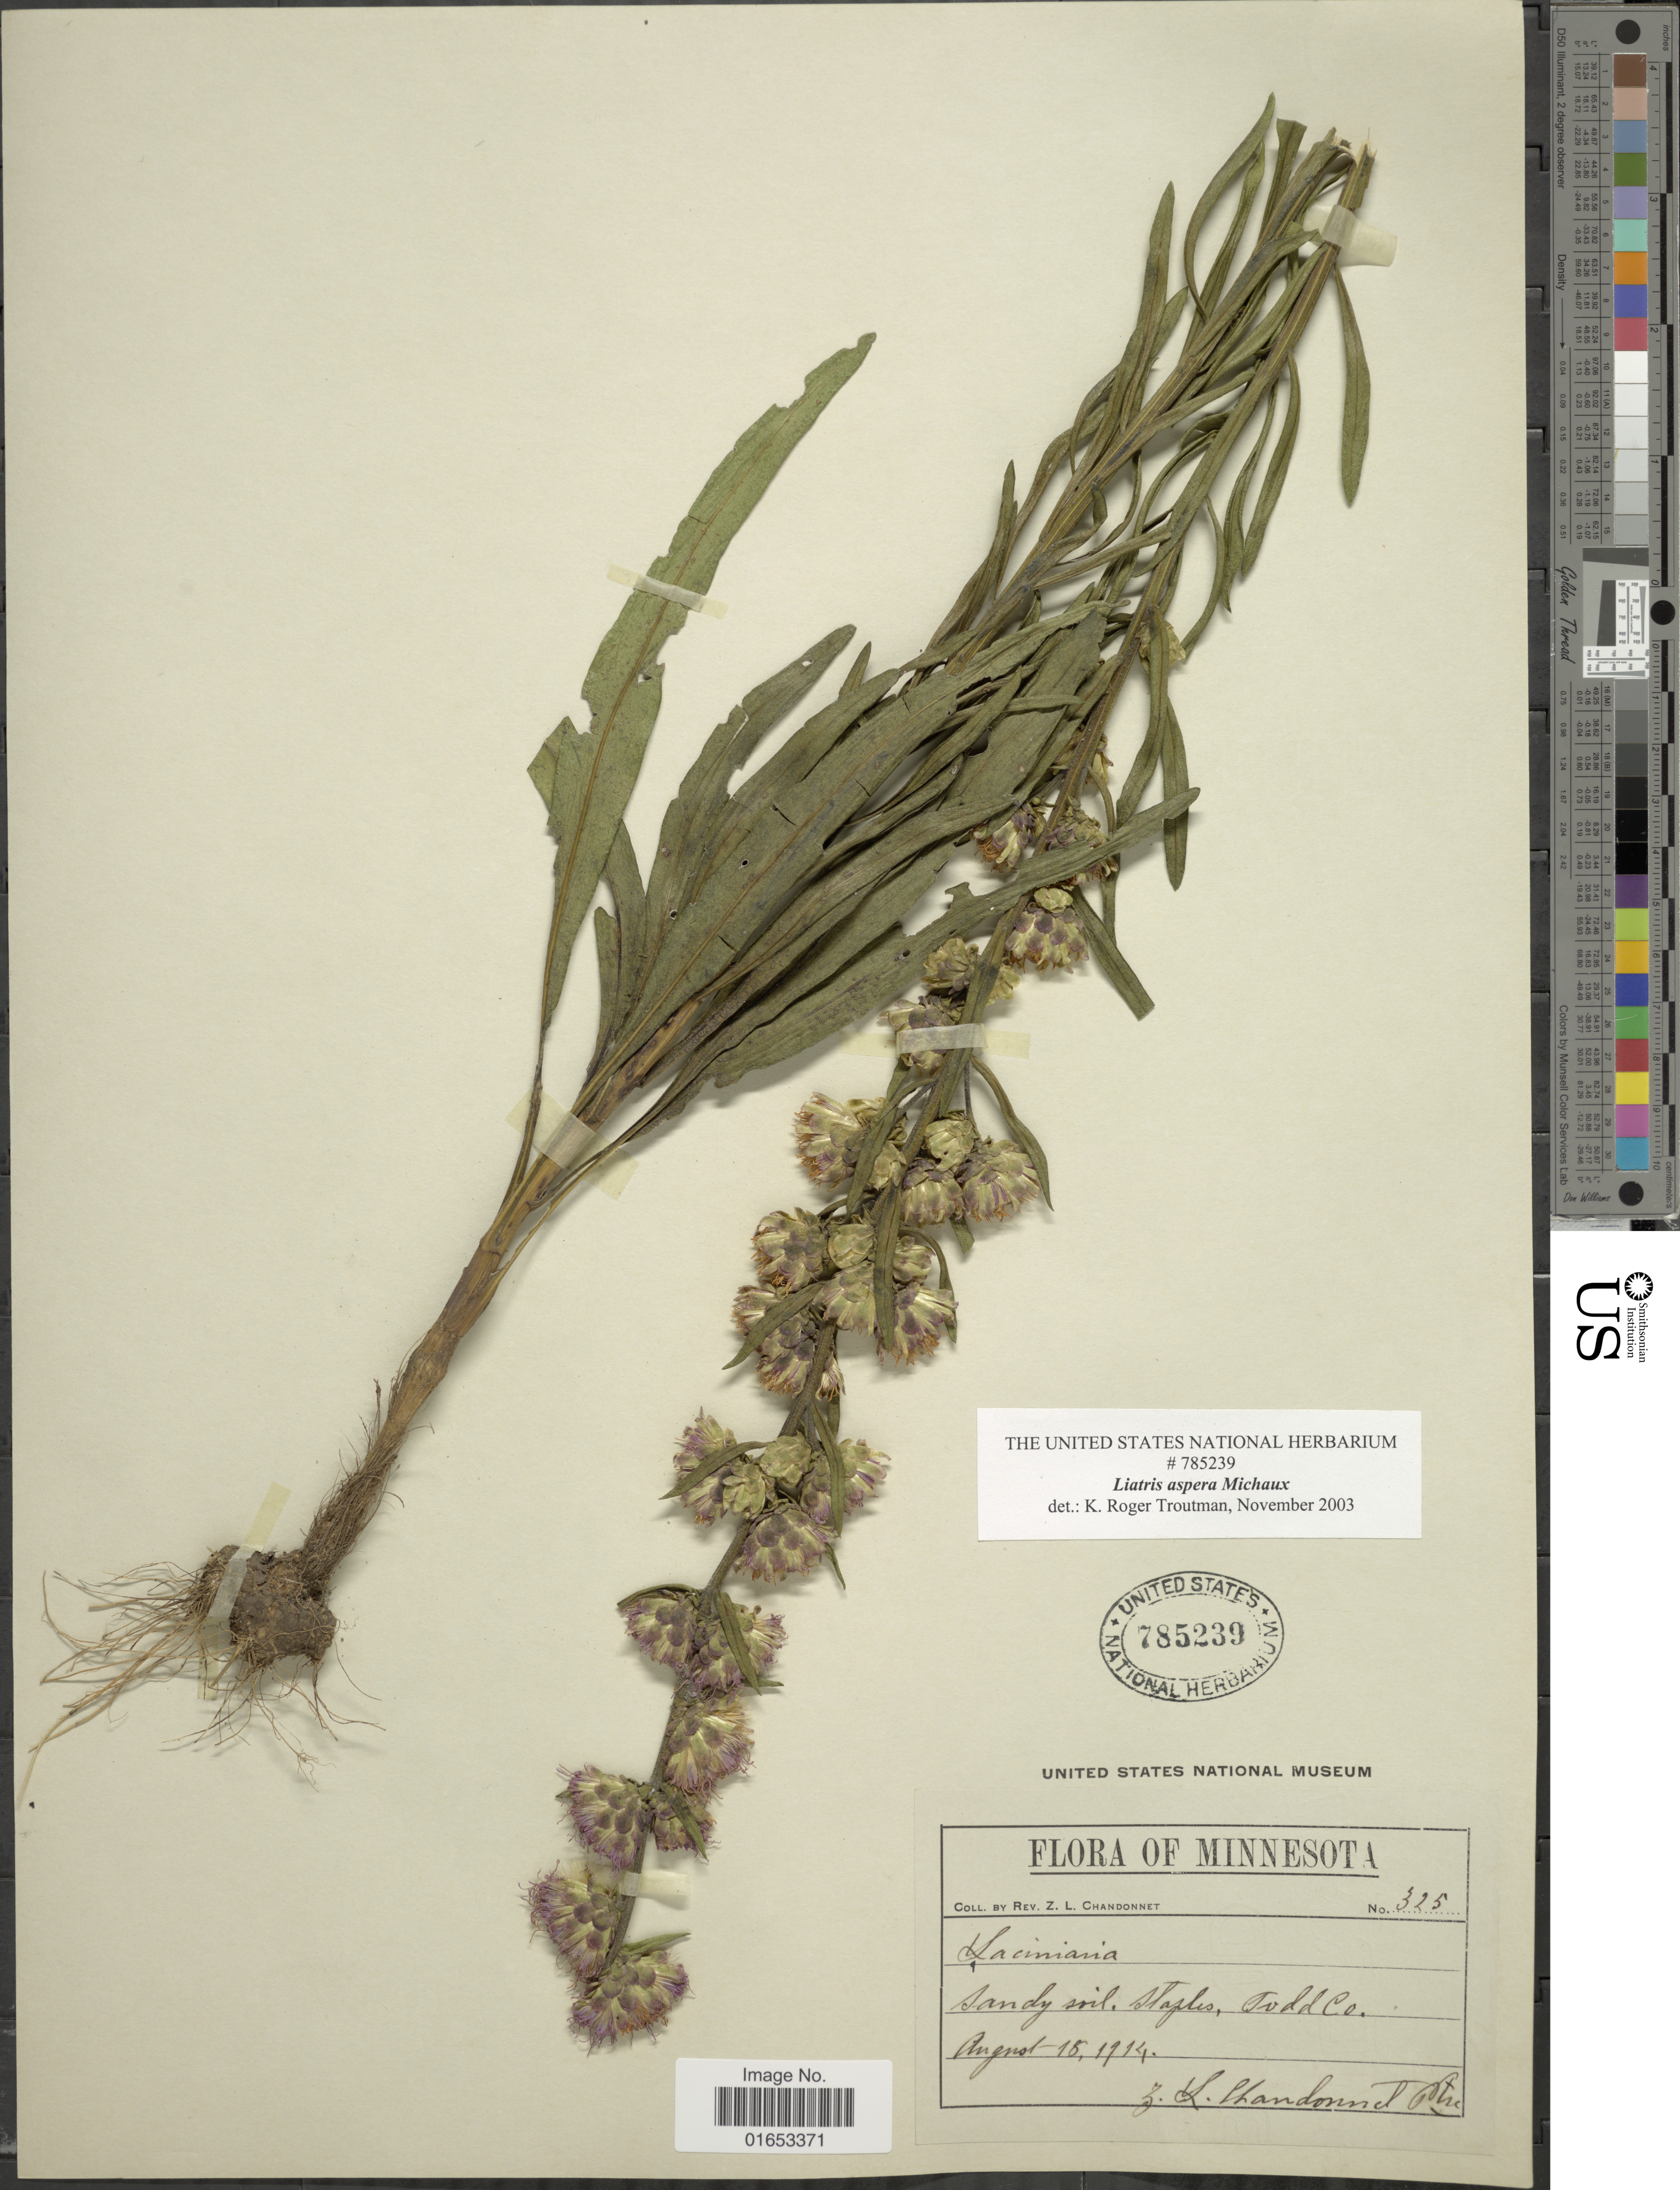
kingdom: Plantae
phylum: Tracheophyta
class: Magnoliopsida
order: Asterales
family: Asteraceae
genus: Liatris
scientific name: Liatris aspera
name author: Michx.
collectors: Z. Chandonnet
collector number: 325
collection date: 1914-08-18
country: United States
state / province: Minnesota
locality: Staples, Todd Co.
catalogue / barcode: US 785239